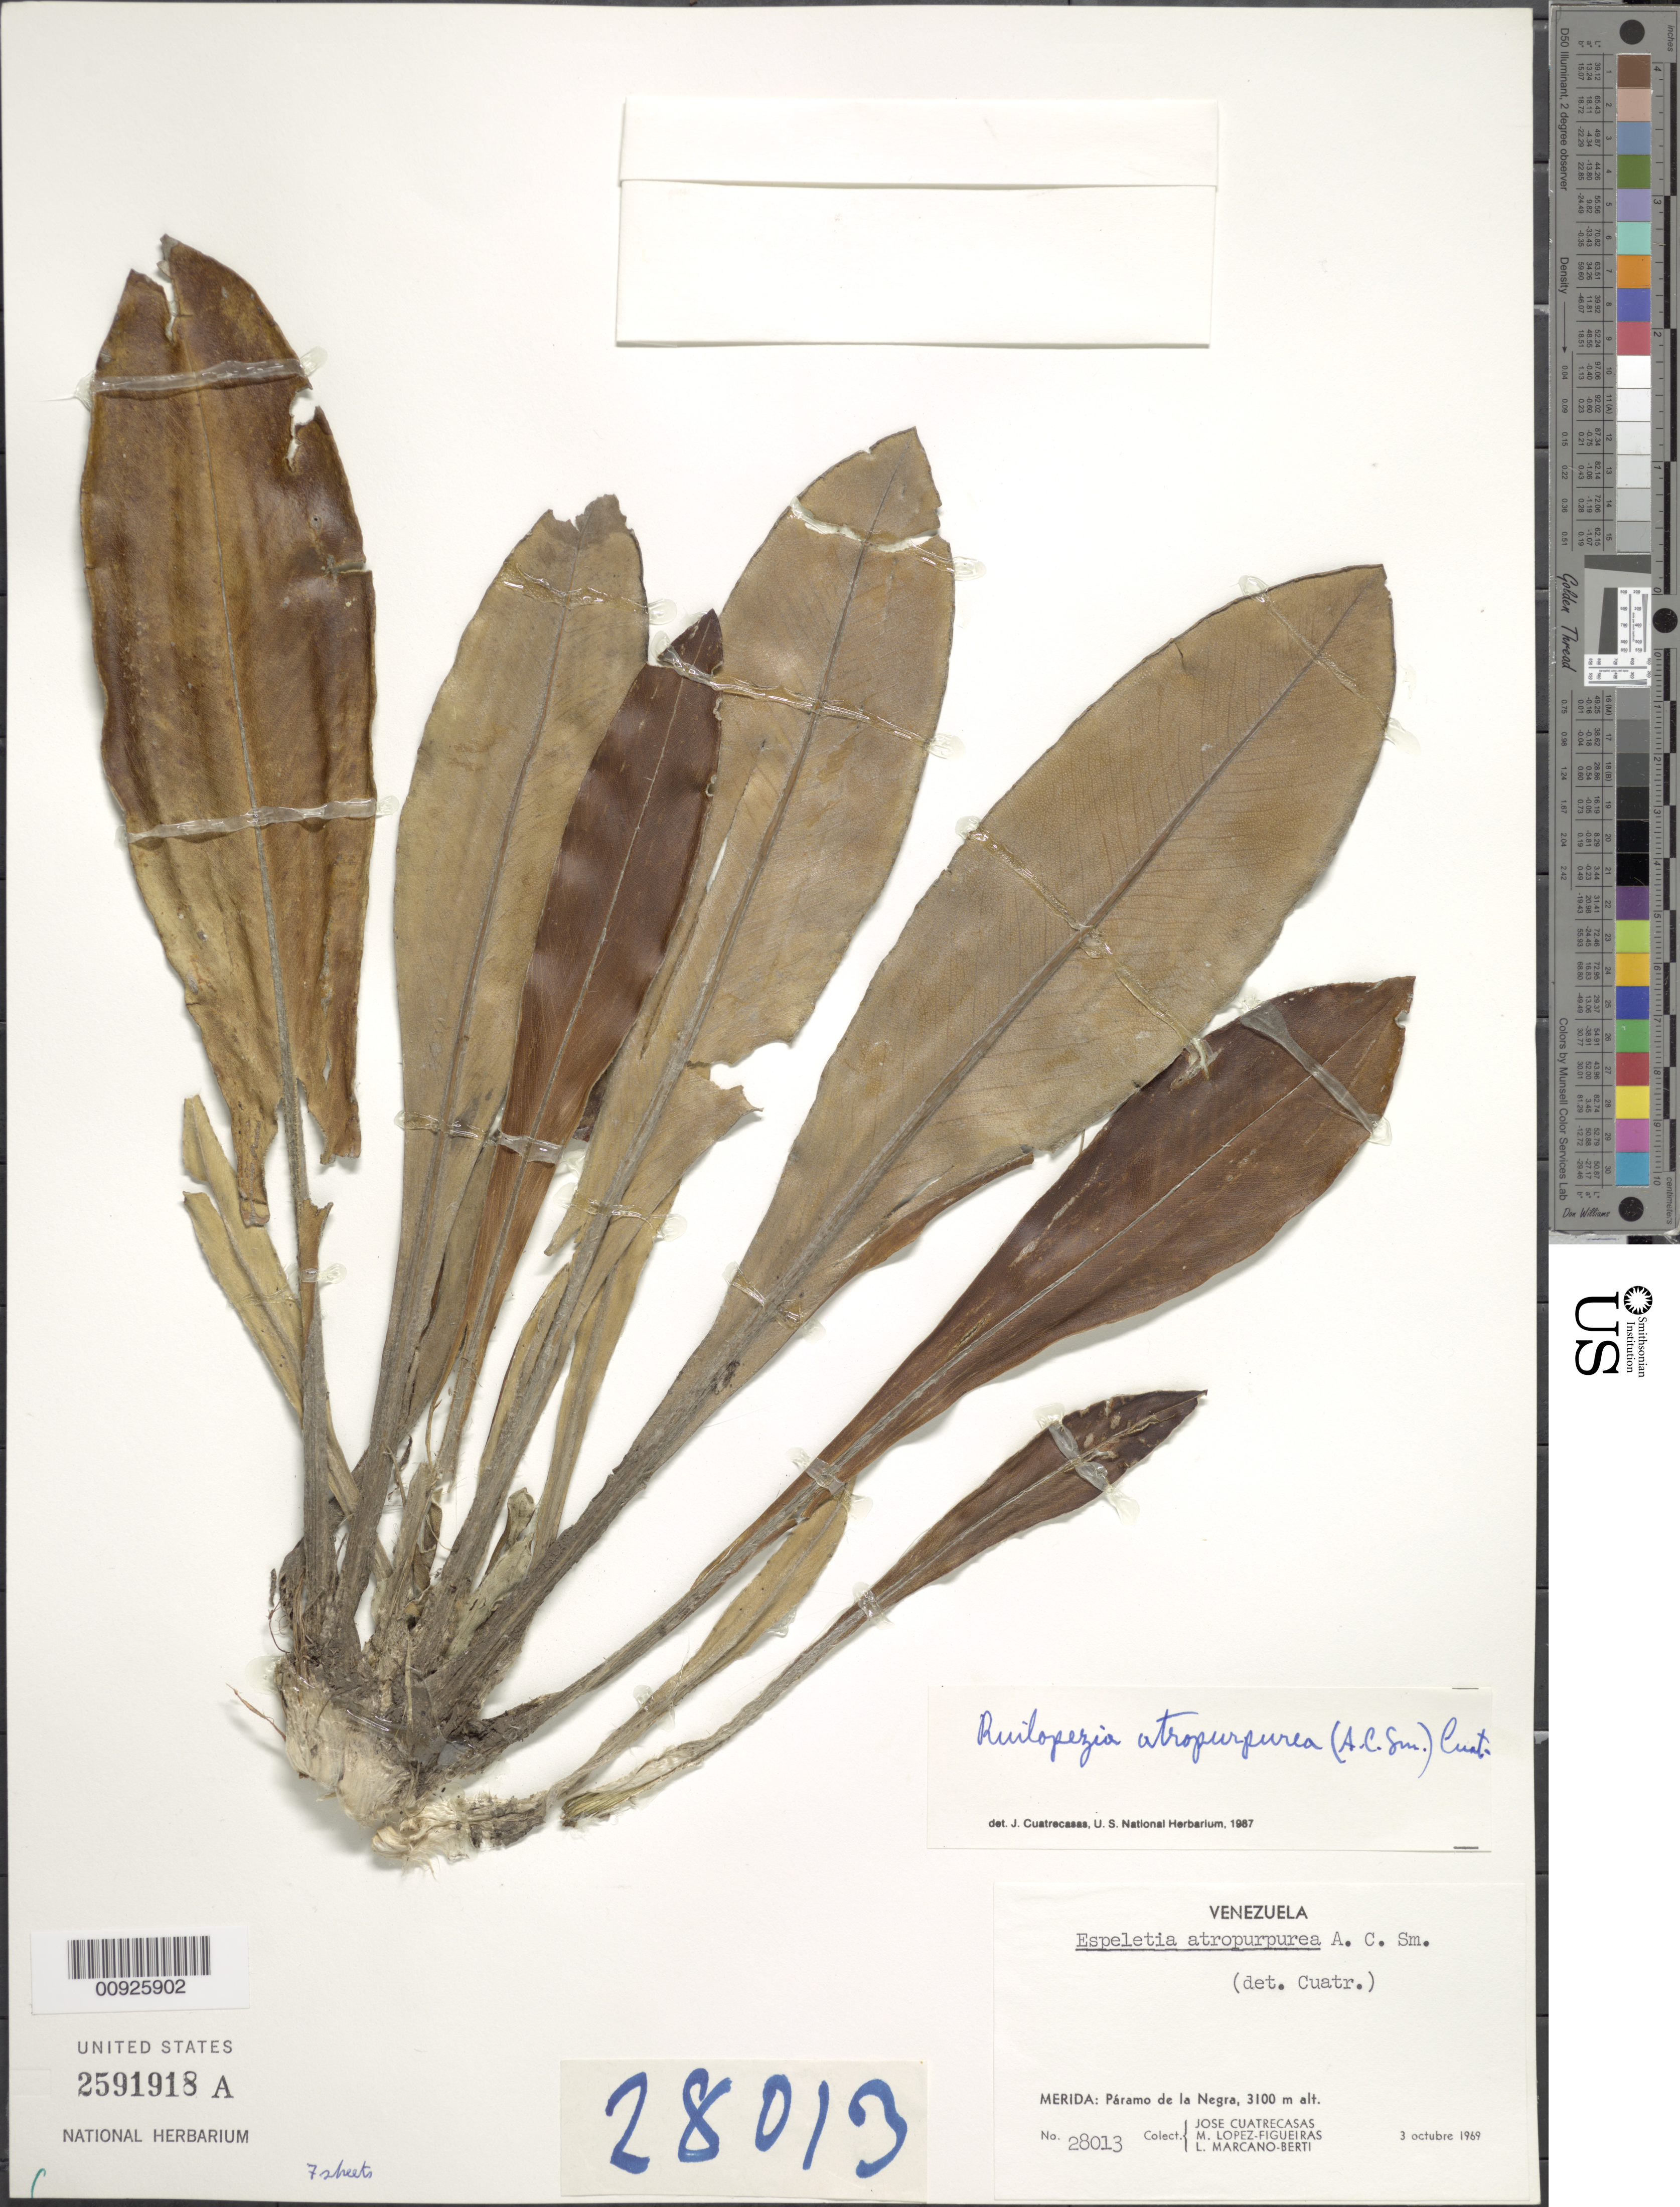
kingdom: Plantae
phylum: Tracheophyta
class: Magnoliopsida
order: Asterales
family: Asteraceae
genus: Ruilopezia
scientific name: Ruilopezia atropurpurea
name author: (A.C. Sm.) Cuatrec.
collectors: J. Cuatrecasas, M. López Figueiras & L. Marcano-Berti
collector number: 28013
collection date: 1969-10-03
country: Venezuela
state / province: Mérida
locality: P. de la Negra.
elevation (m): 3100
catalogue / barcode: US 2591918A